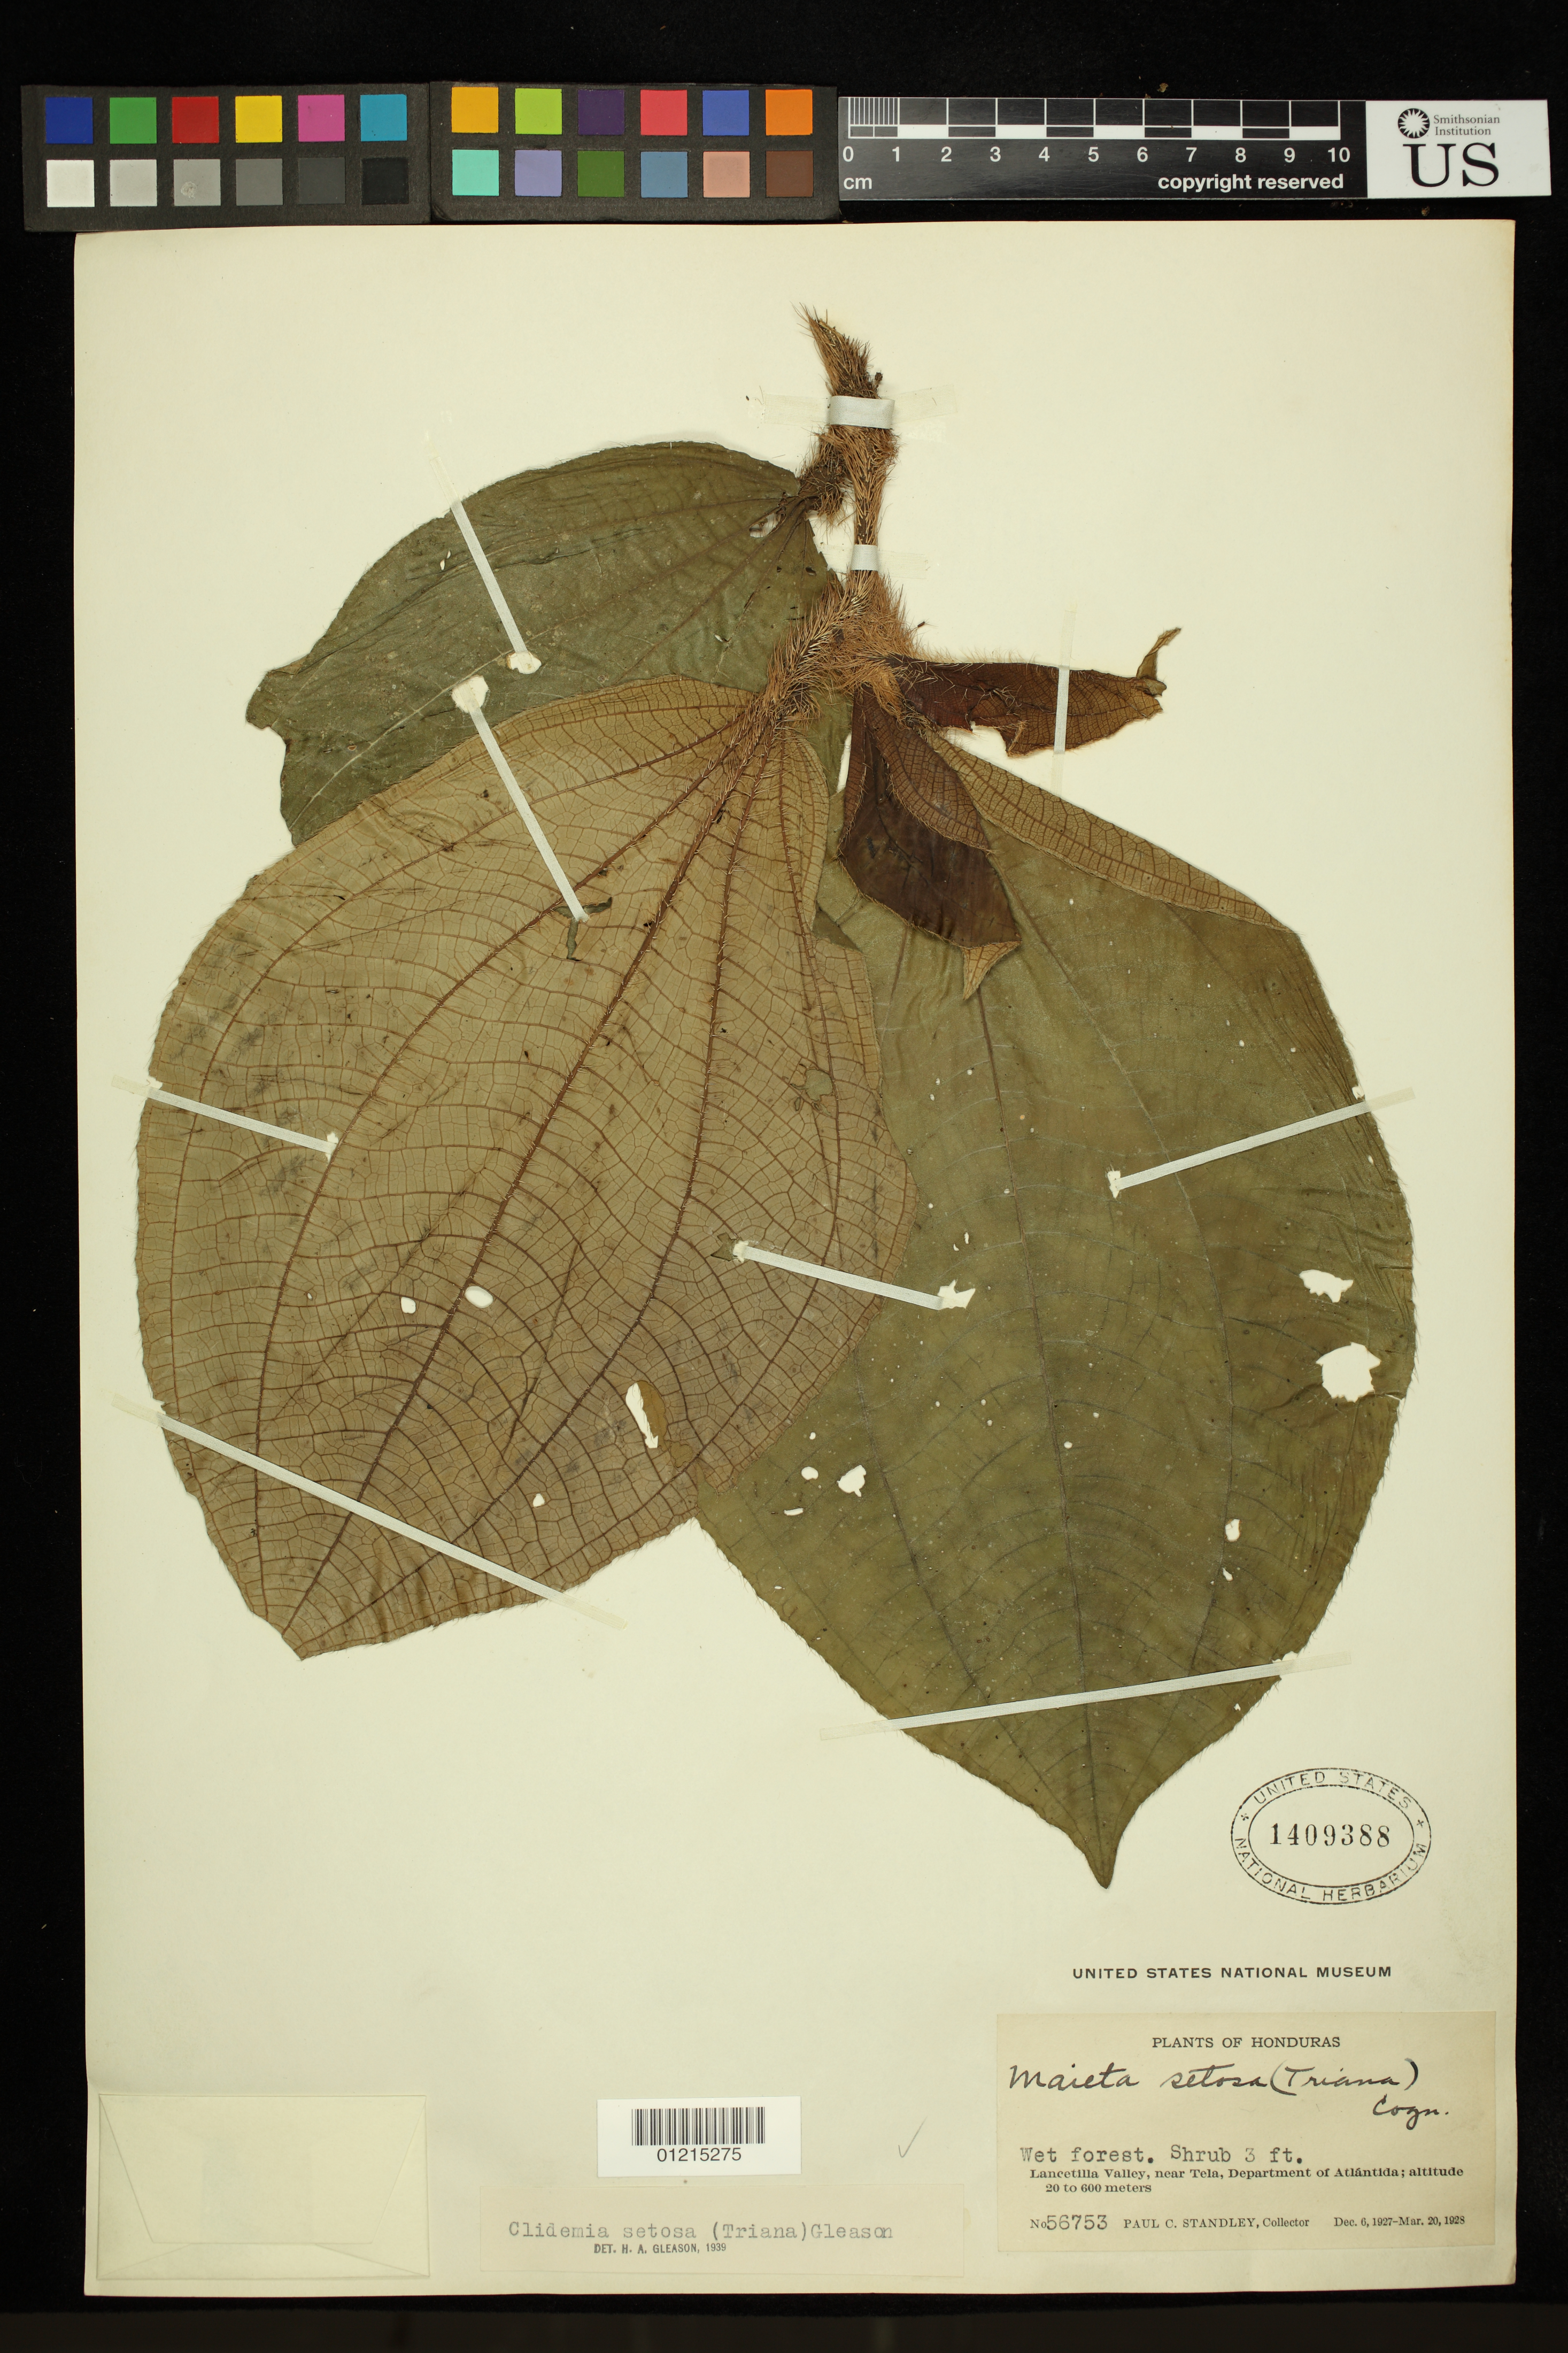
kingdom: Plantae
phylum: Tracheophyta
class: Magnoliopsida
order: Myrtales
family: Melastomataceae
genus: Clidemia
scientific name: Clidemia setosa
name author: (Triana) Gleason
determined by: Gleason, H. A.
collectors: P. C. Standley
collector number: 56753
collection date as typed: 06 Dec 1927 to 20 Mar 1928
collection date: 1927-12-06/1928-03-20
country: Honduras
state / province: Atlántida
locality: Lancetilla Valley, near Tela.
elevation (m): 20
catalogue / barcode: US 1409388